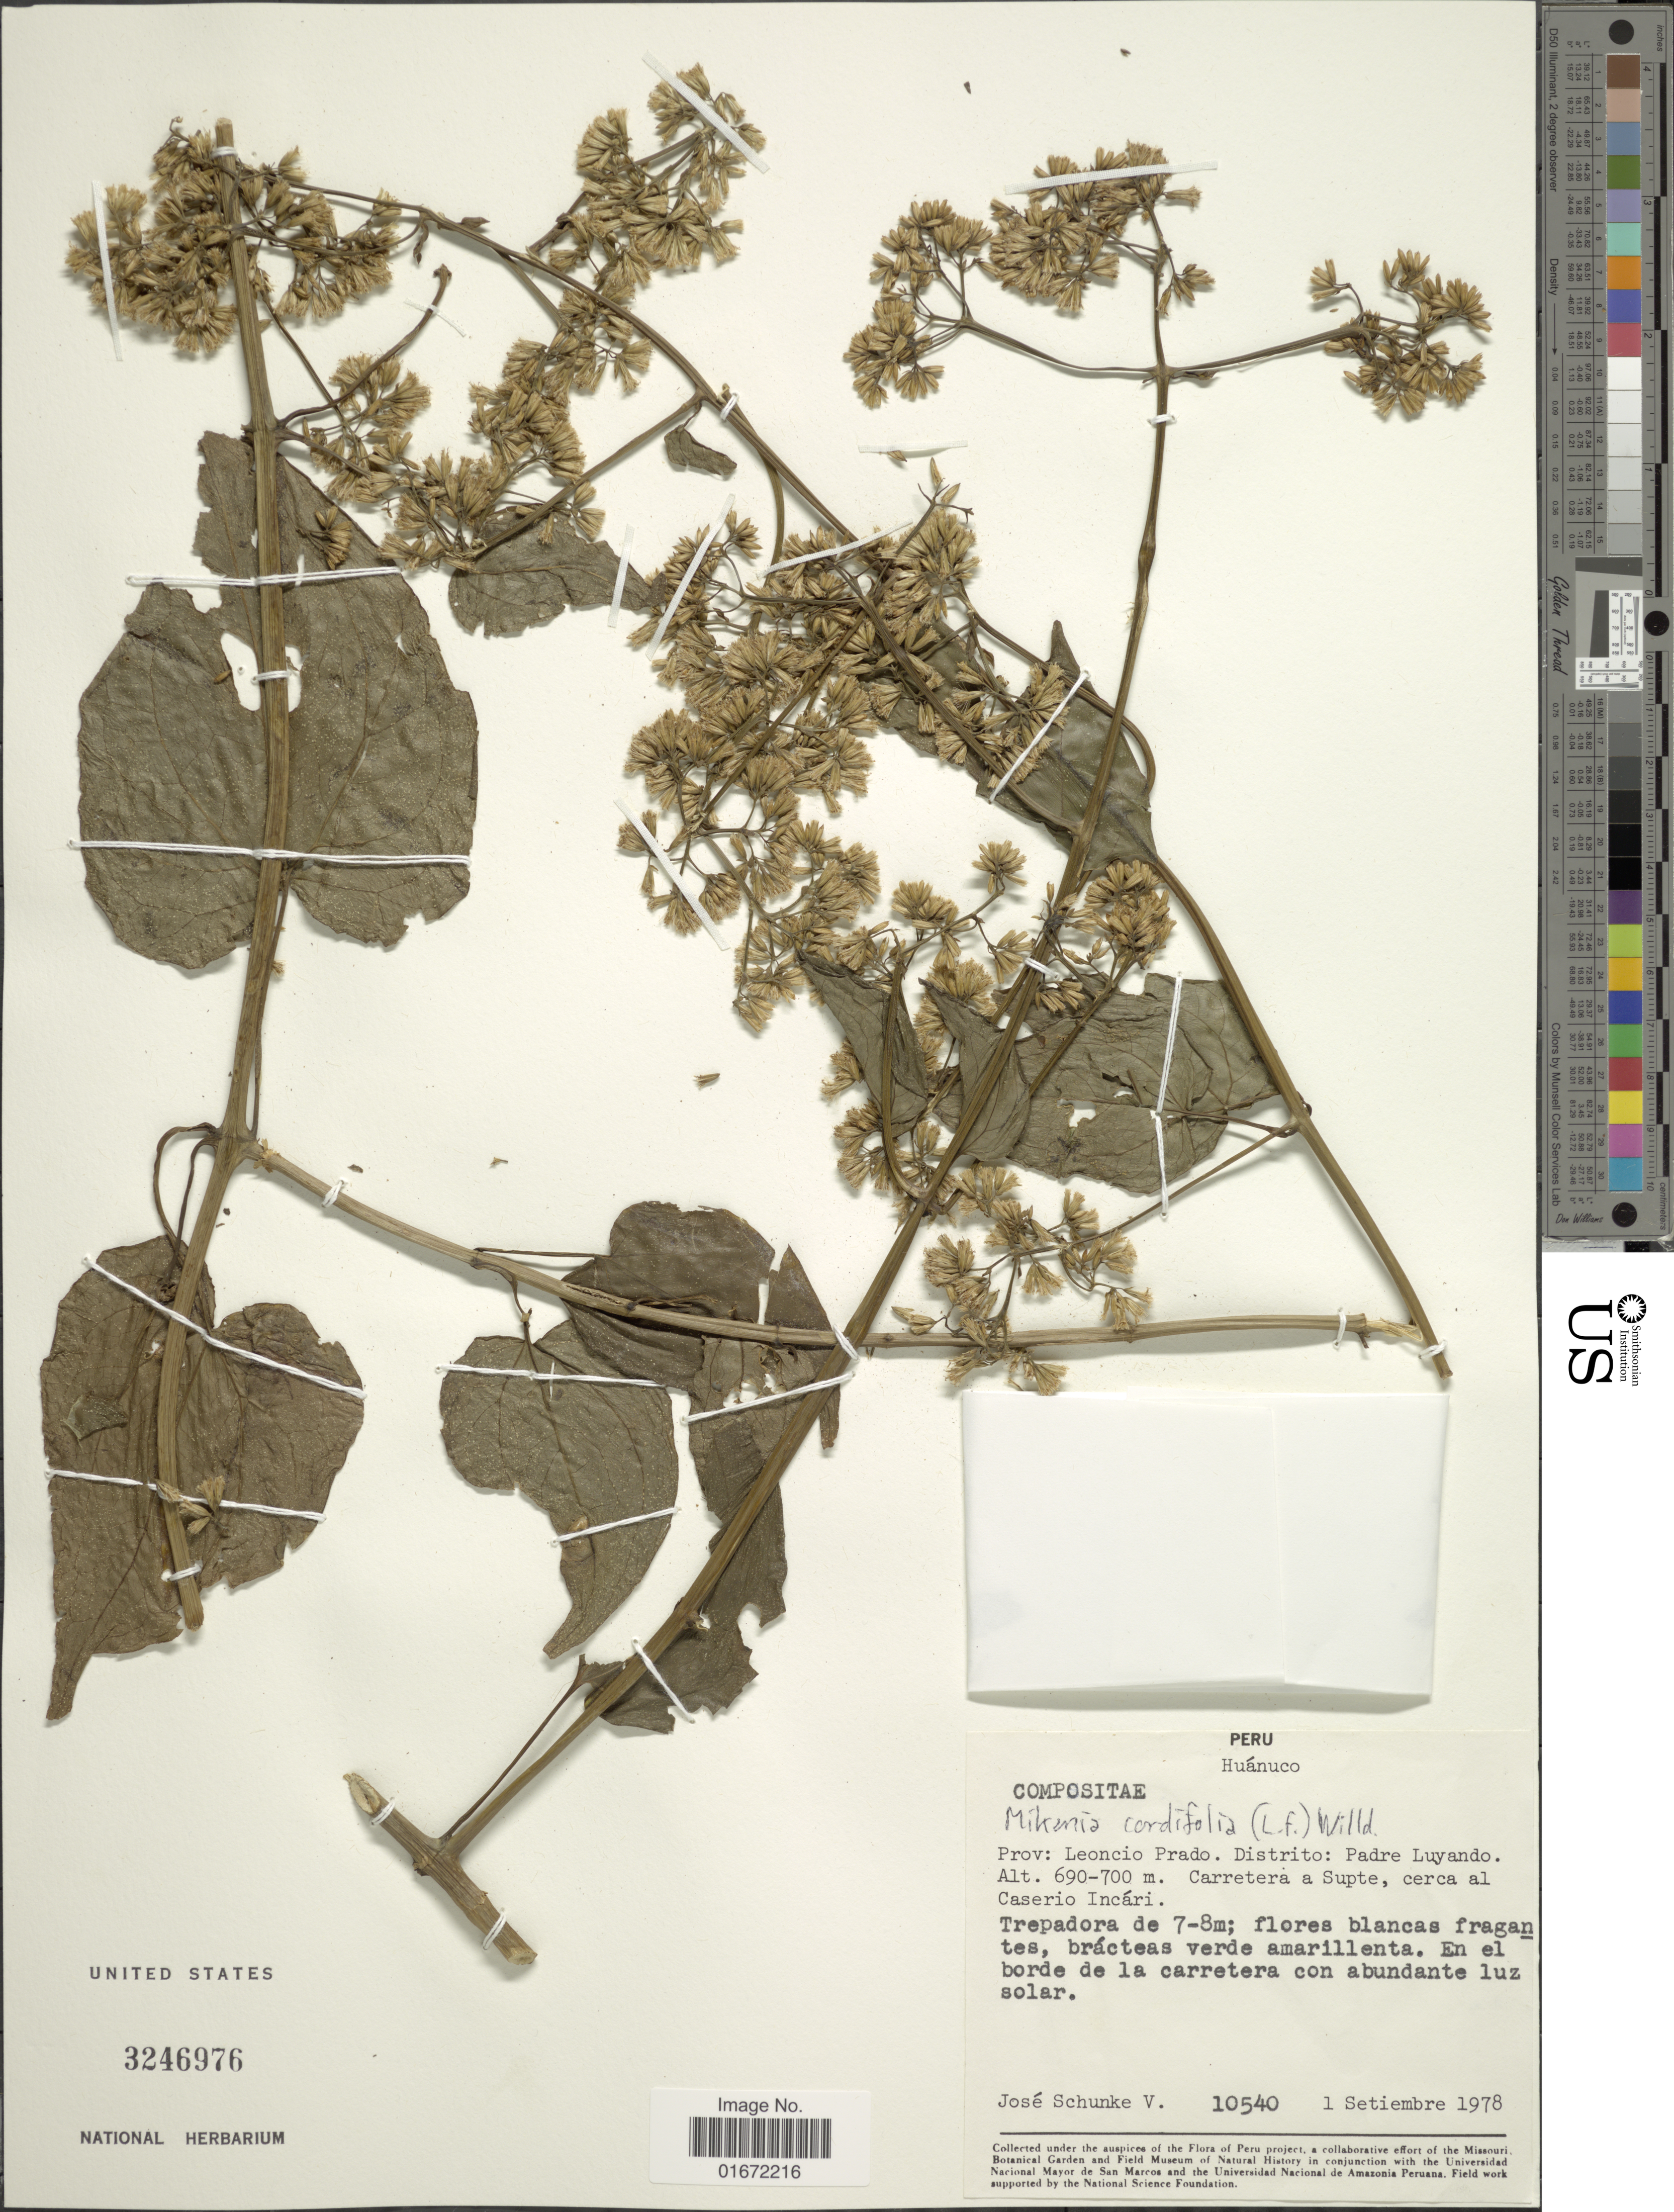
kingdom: Plantae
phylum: Tracheophyta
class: Magnoliopsida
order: Asterales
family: Asteraceae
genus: Mikania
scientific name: Mikania cordifolia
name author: Kunth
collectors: J. Schunke Vigo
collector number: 10540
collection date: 1978-09-01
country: Peru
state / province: Huánuco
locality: Prov: Leoncio Prado. Distrito: Padre Luyando. Carretera a Supte, cerca al Caserio Incári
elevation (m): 690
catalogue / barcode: US 3246976